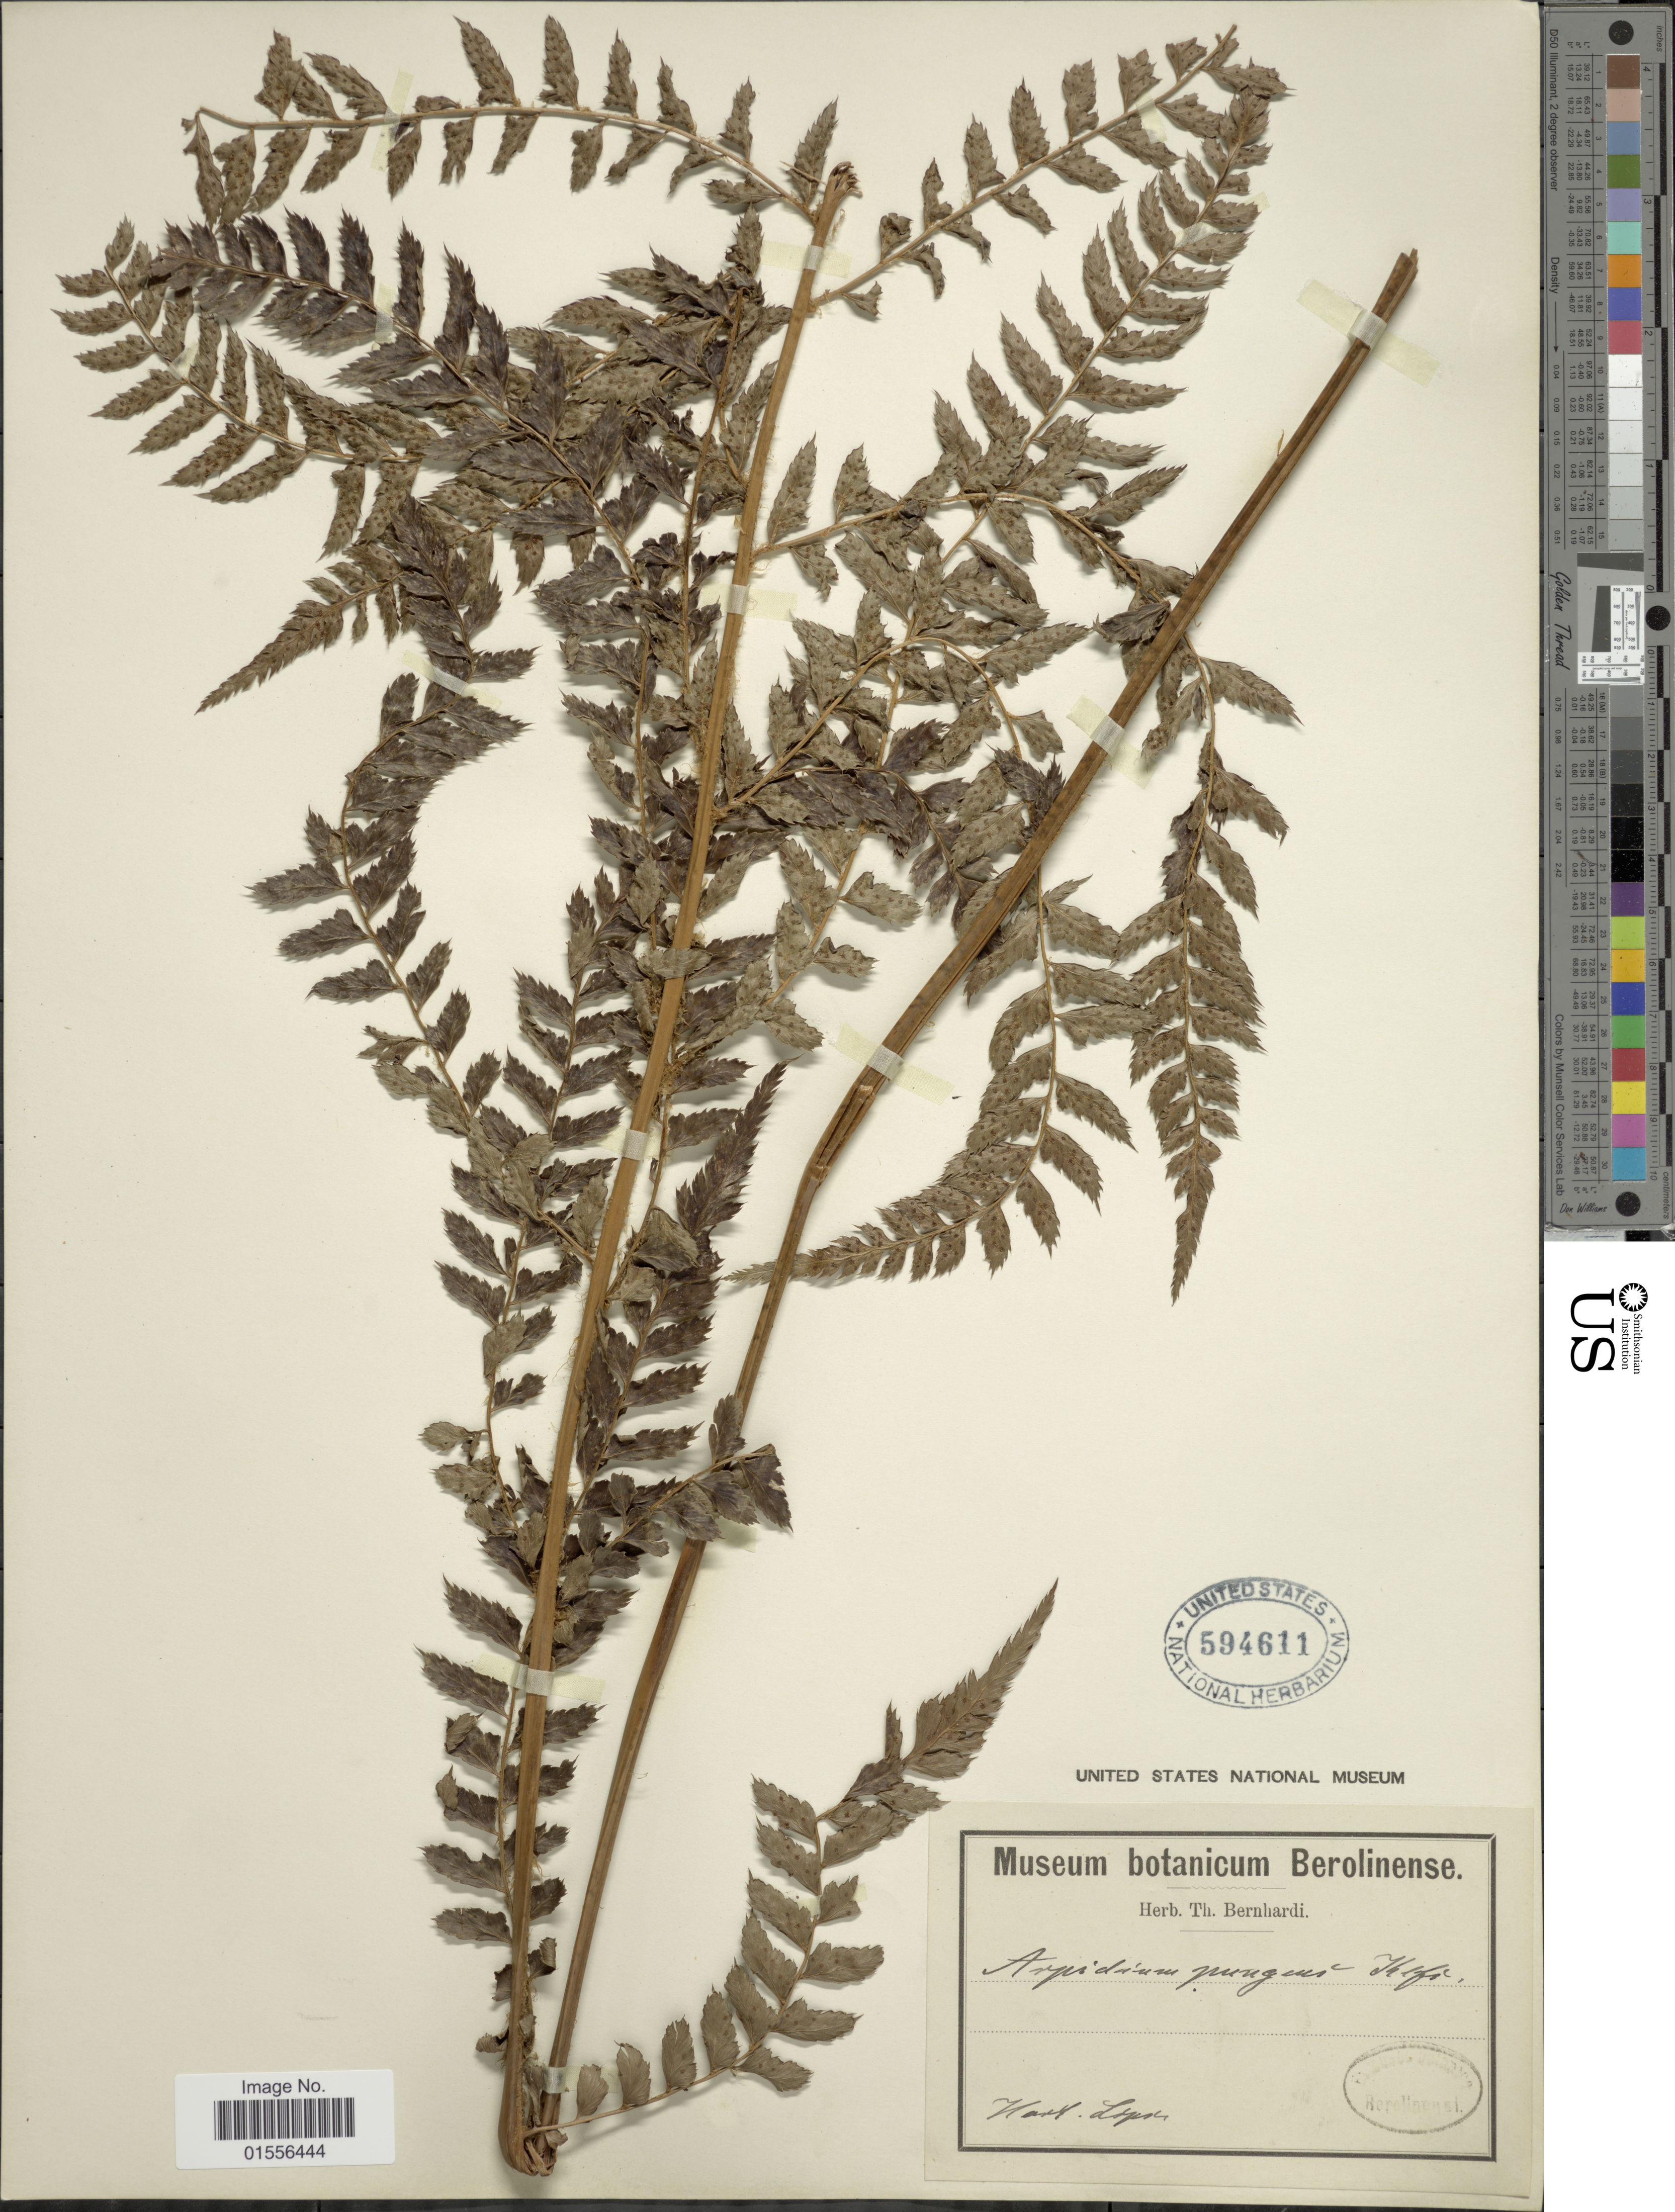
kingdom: Plantae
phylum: Tracheophyta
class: Polypodiopsida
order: Polypodiales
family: Dryopteridaceae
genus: Polystichum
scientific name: Polystichum setiferum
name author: (Forssk.) Moore ex Woynar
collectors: ex herb. Bernhardi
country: Germany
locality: Hort Li [illegible text]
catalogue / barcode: US 594611